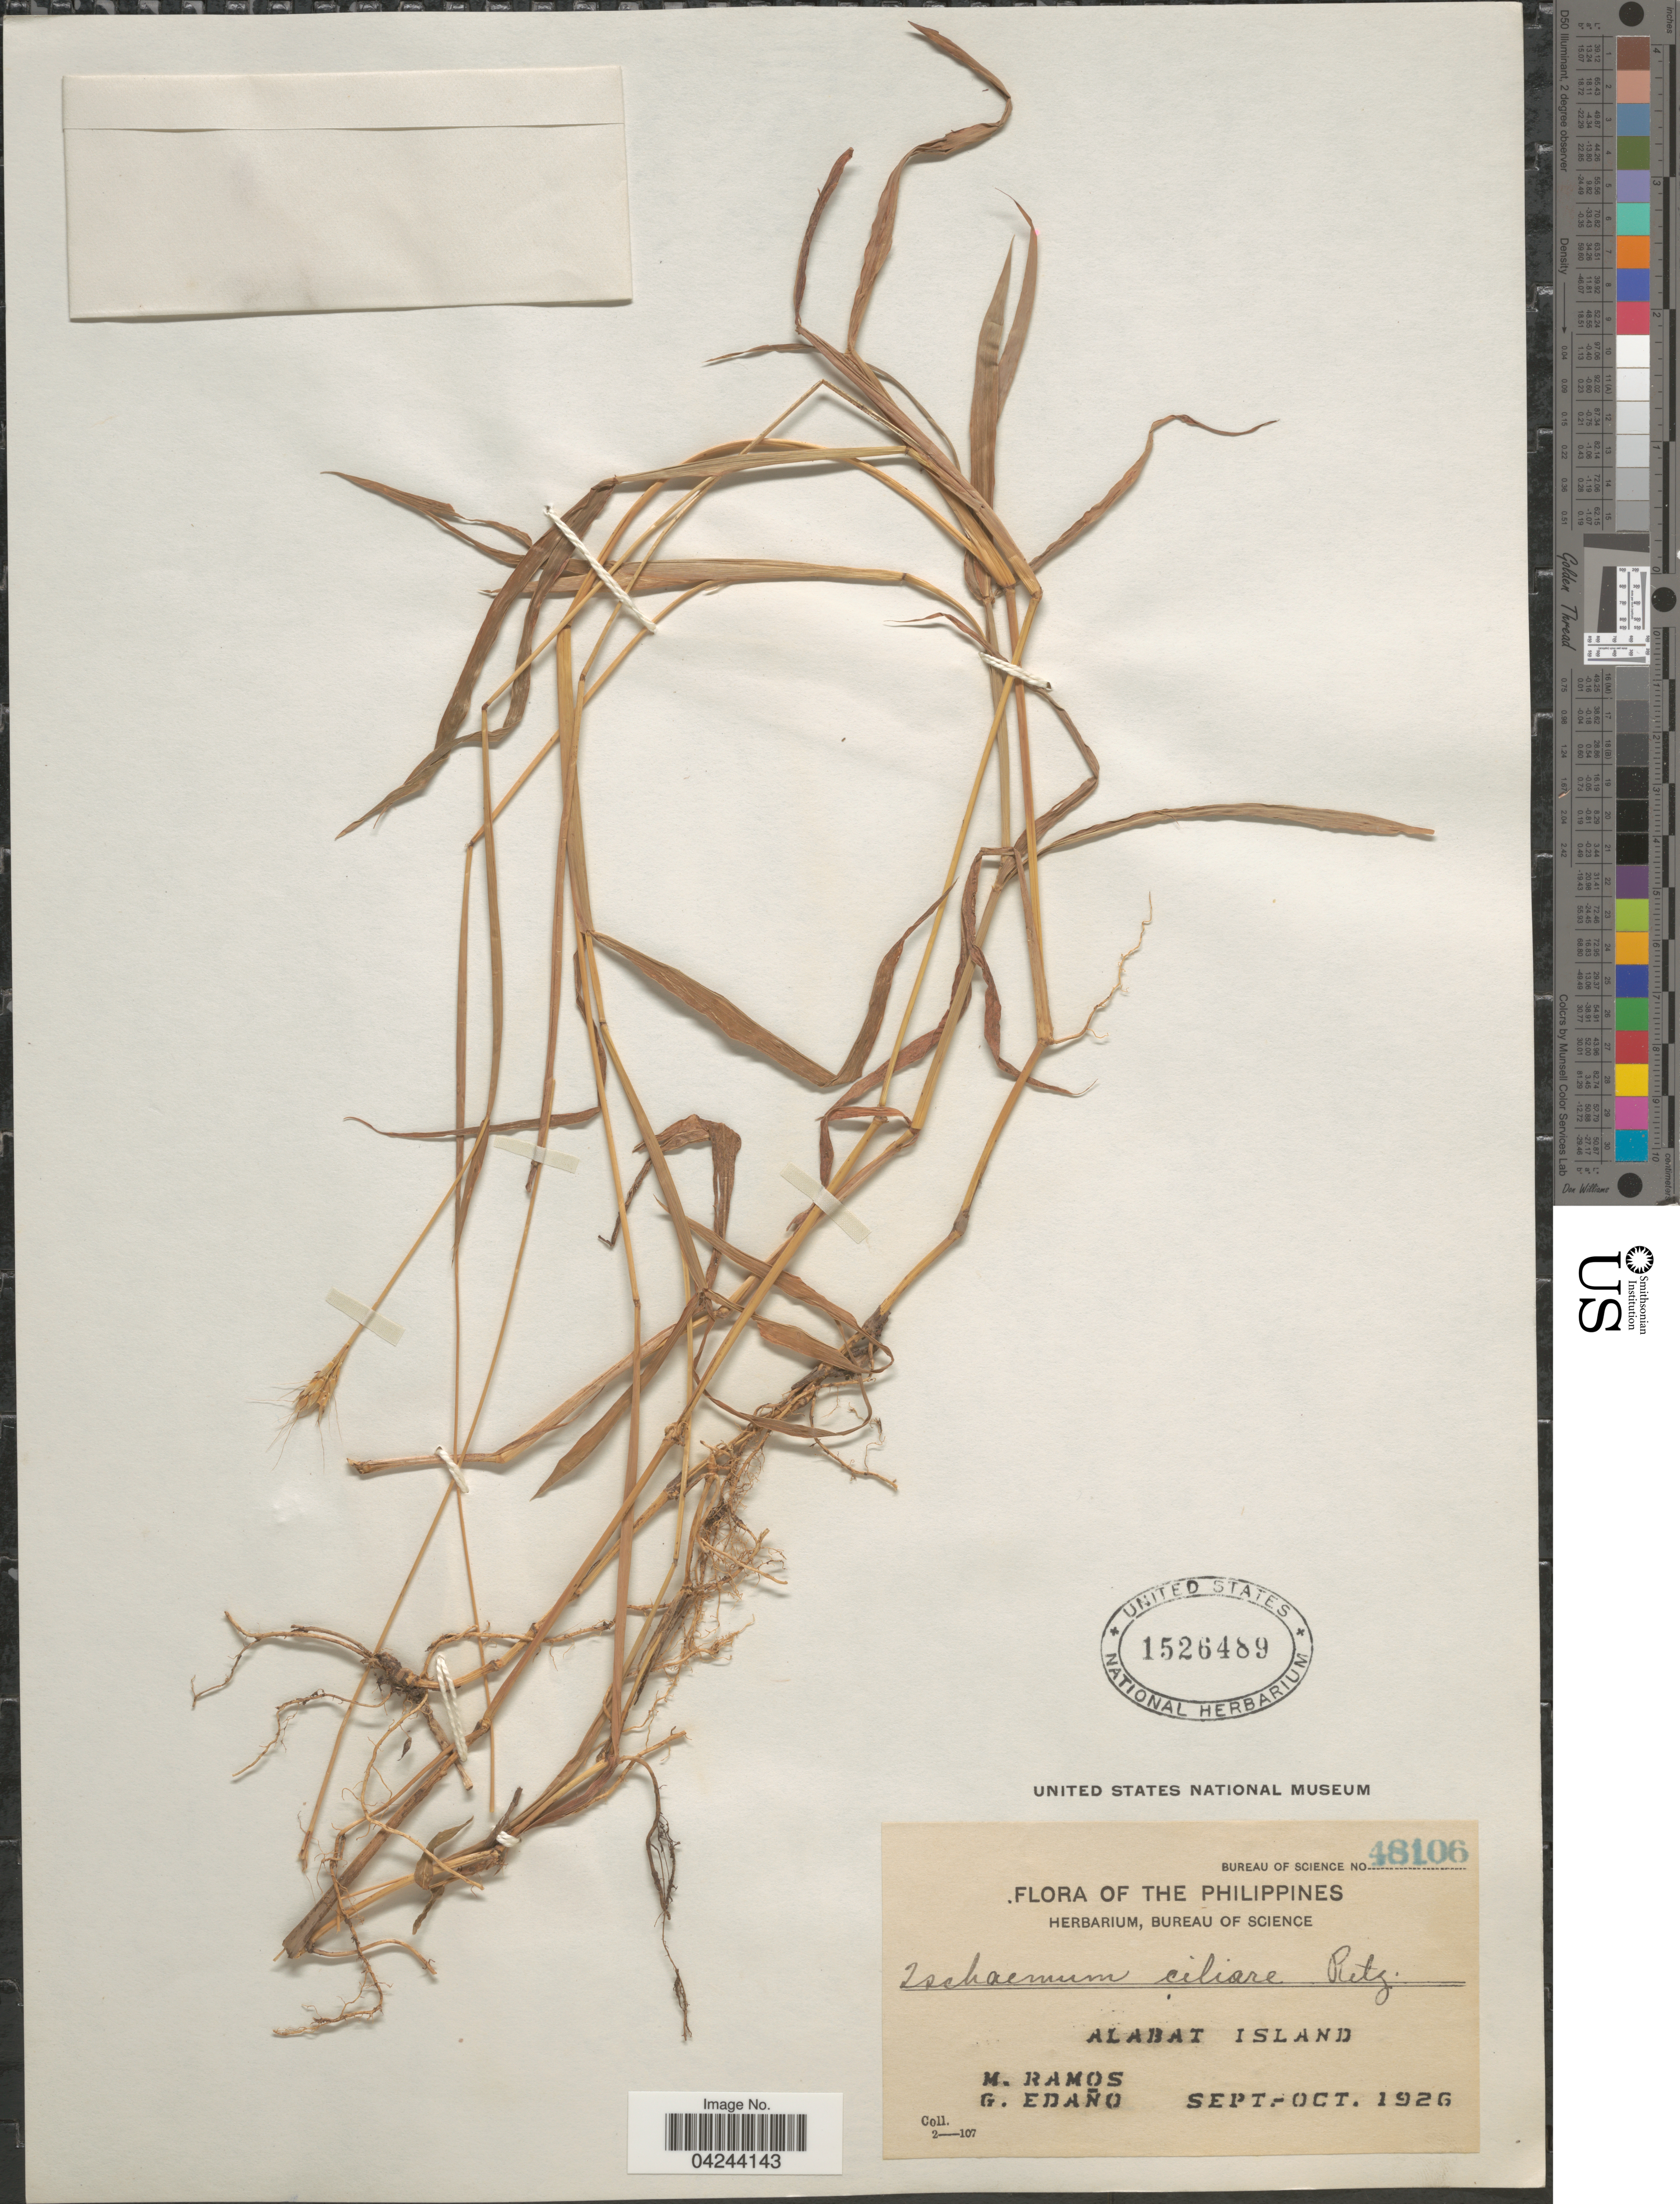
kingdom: Plantae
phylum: Tracheophyta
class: Liliopsida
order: Poales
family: Poaceae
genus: Ischaemum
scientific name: Ischaemum ciliare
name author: Retz.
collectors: M. Ramos & G. Edaño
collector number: Bureau of Science 48106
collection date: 1926-09/1926-10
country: Philippines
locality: Alabat Island.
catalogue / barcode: US 1526489